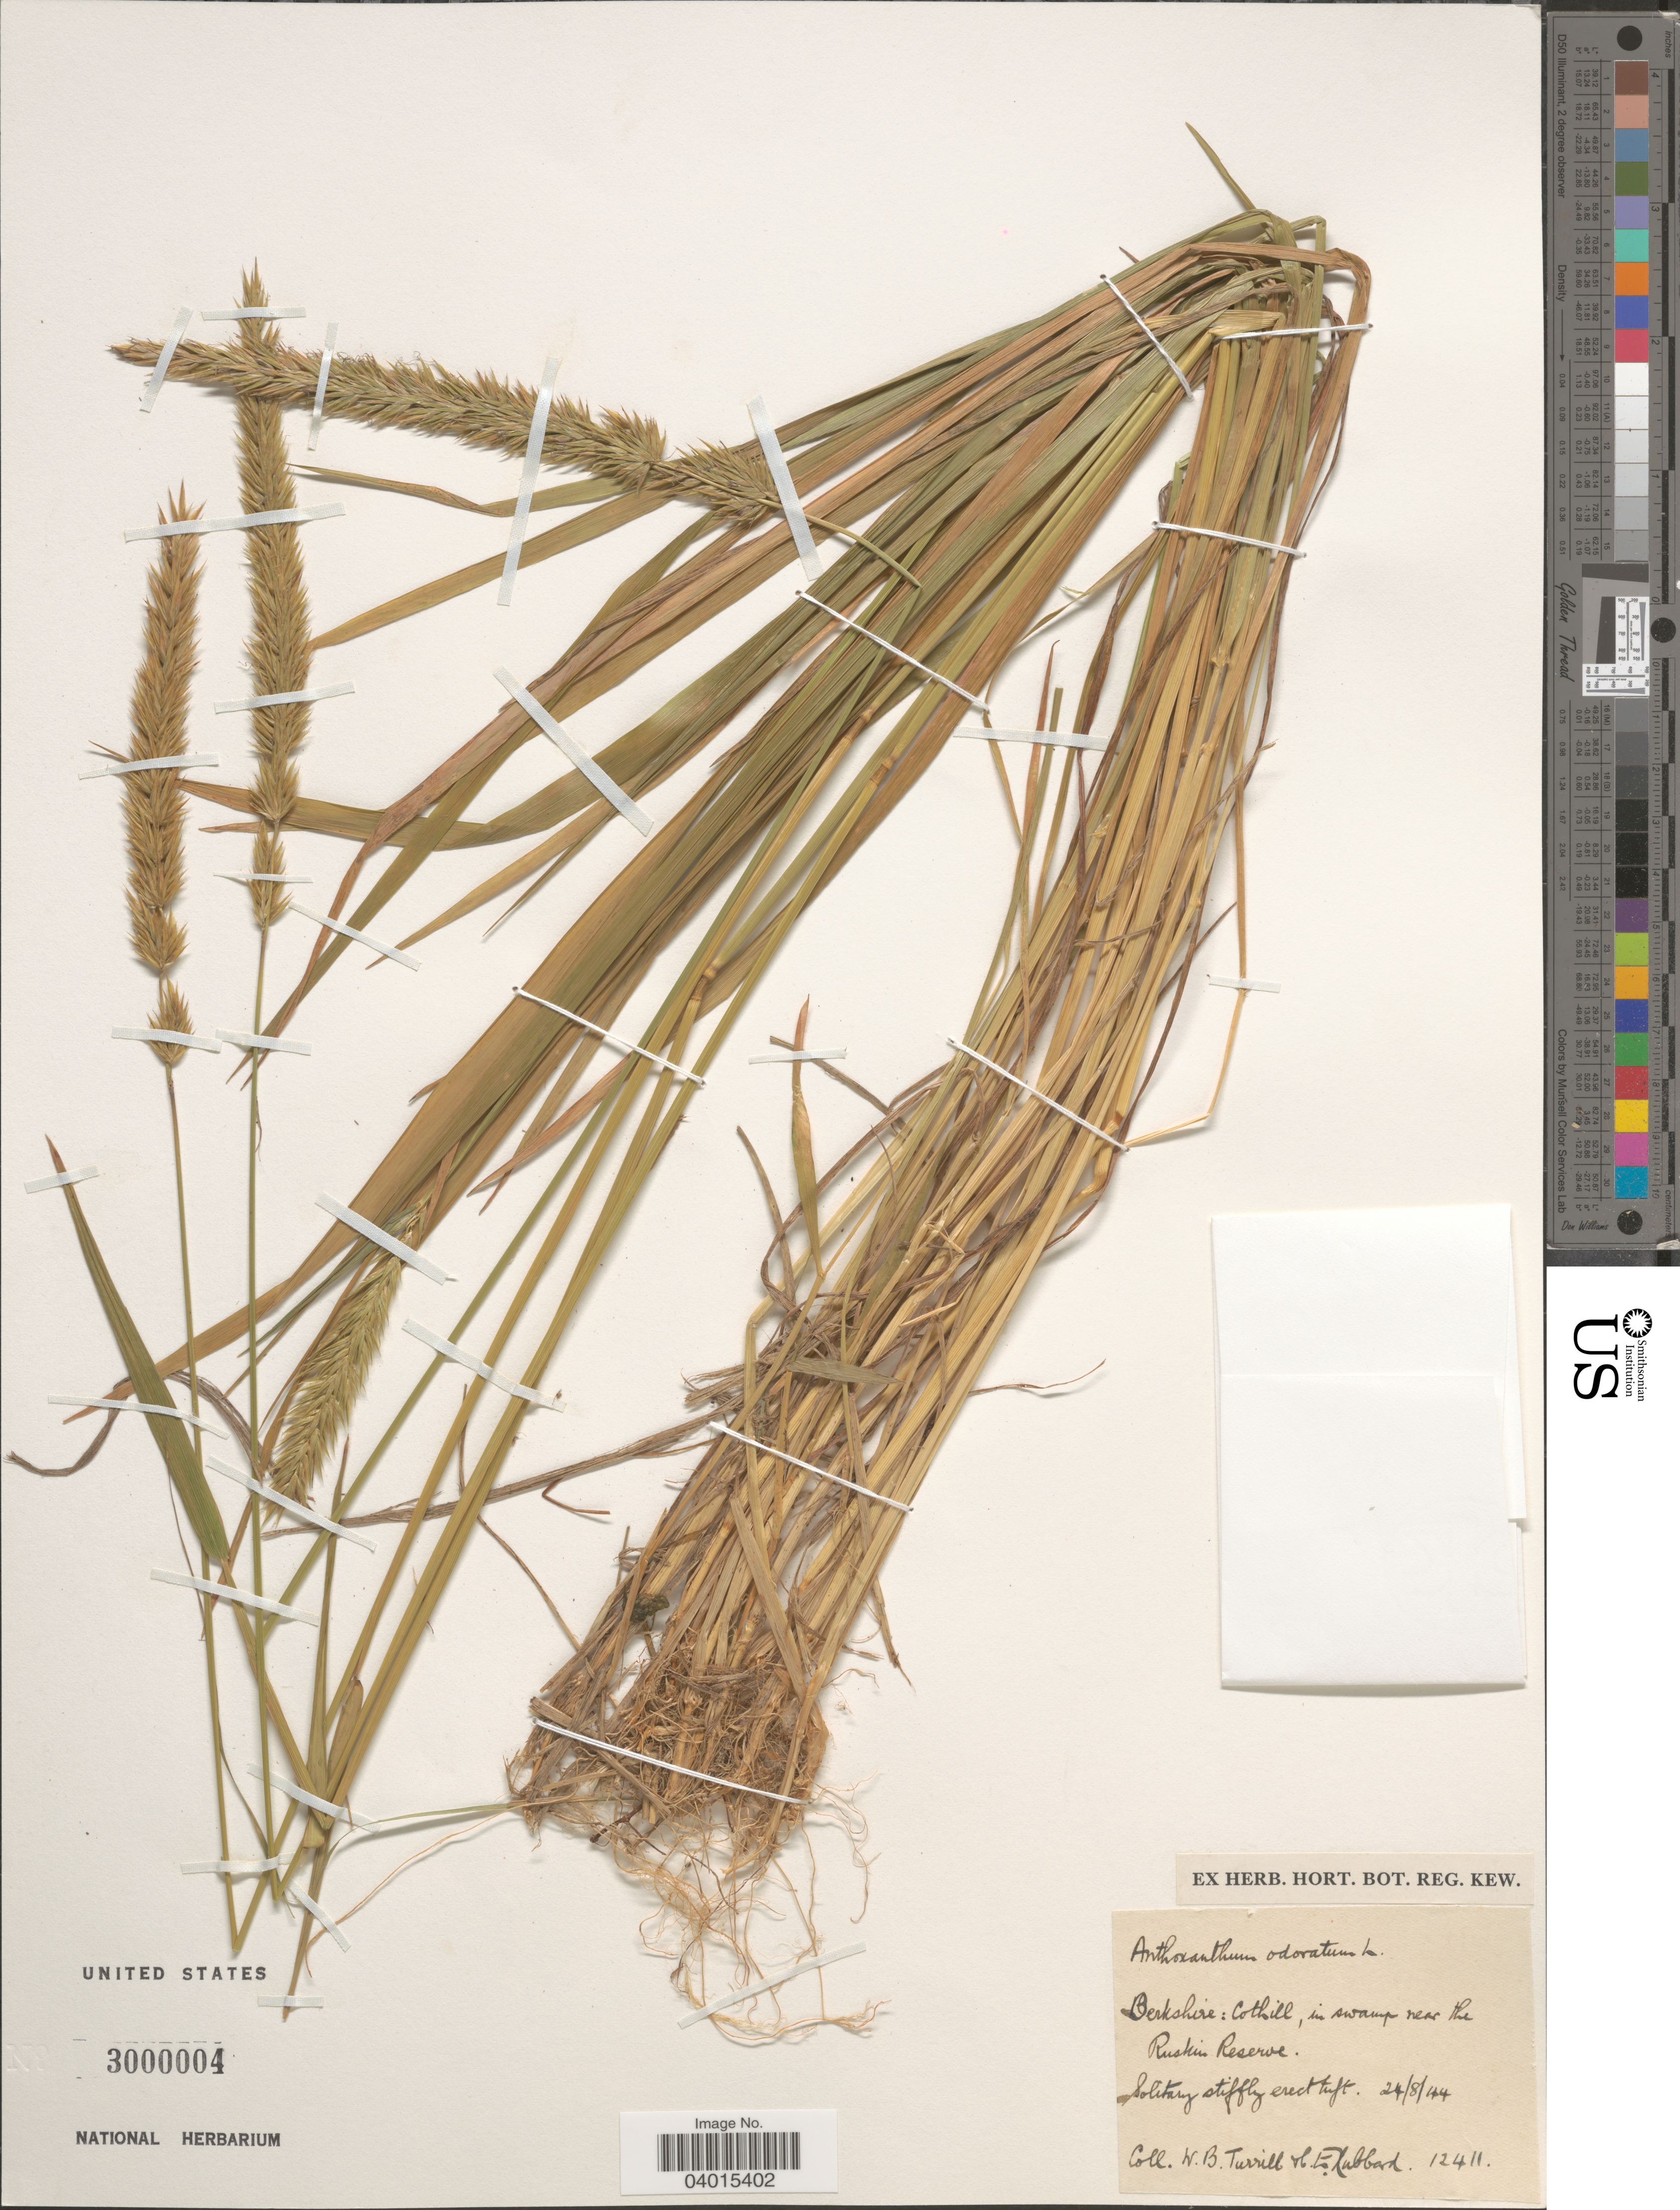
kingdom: Plantae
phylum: Tracheophyta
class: Liliopsida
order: Poales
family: Poaceae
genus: Anthoxanthum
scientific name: Anthoxanthum odoratum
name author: L.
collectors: W. B. Turrill & C. E. Hubbard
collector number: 12411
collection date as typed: Transcribed d/m/y: 24/8/44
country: United Kingdom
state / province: England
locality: Berkshire: Cothill, in swamp near the Ruskin Reserve.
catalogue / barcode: US 3000004